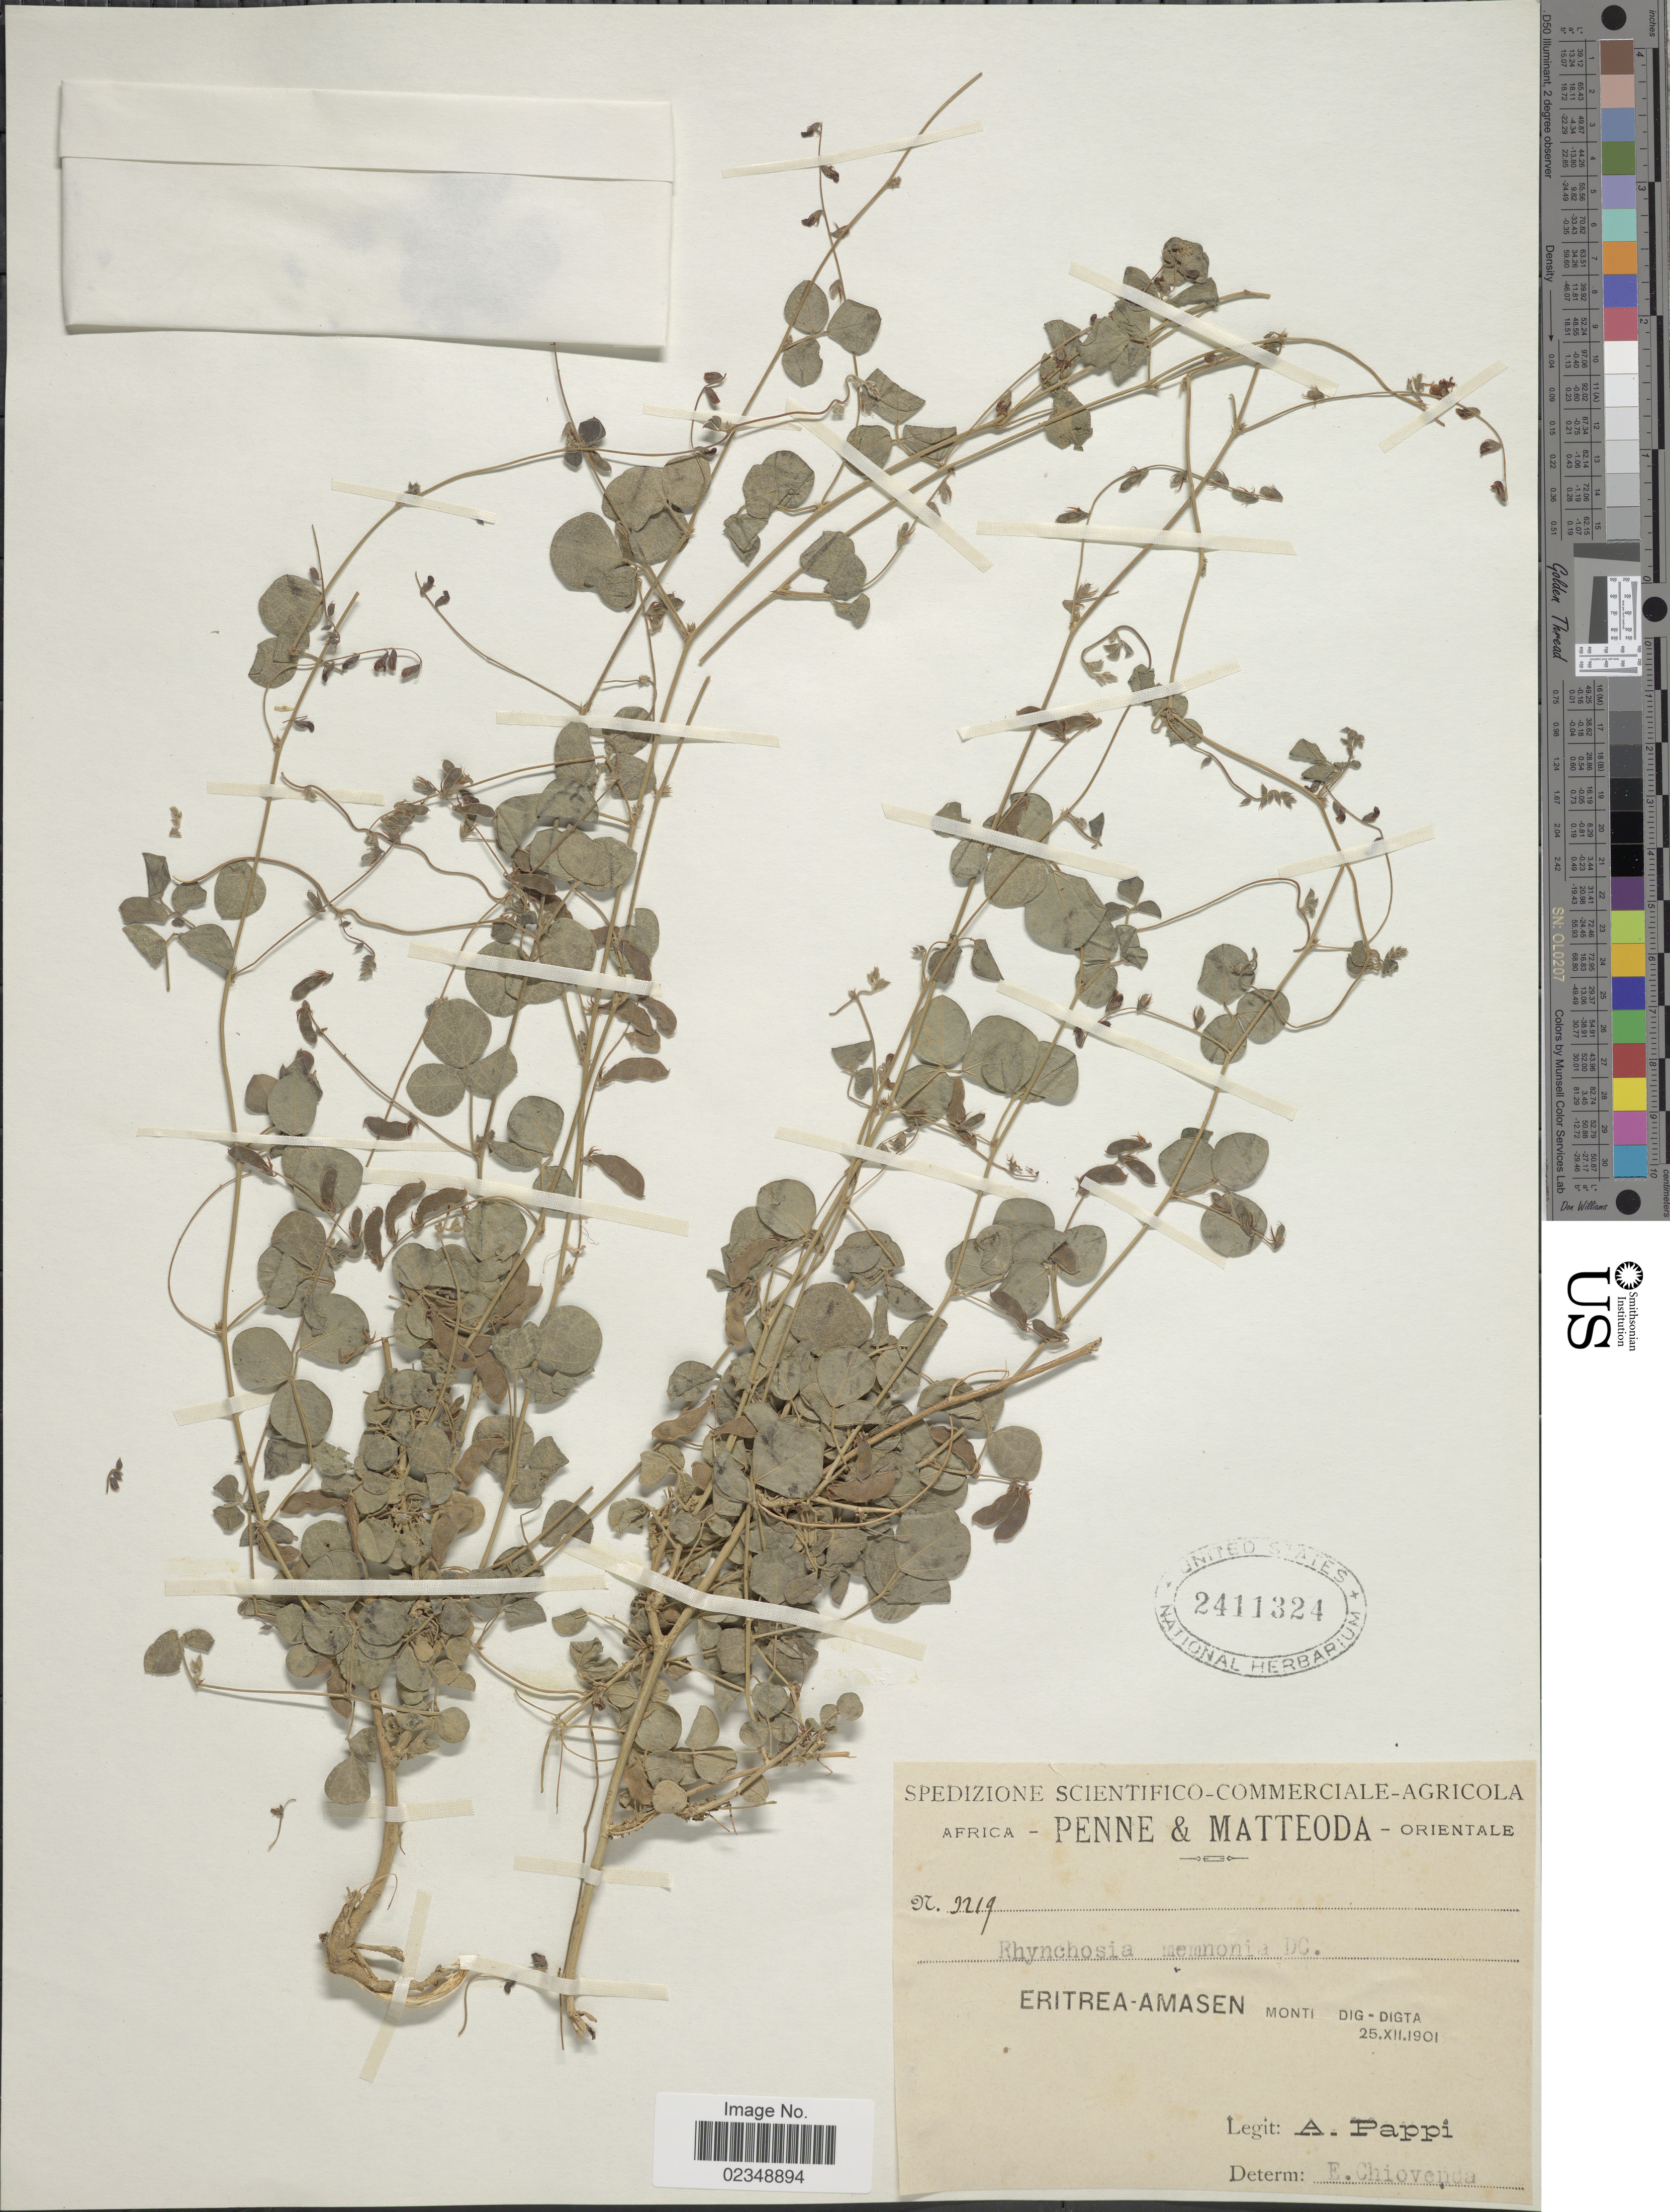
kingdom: Plantae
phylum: Tracheophyta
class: Magnoliopsida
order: Fabales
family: Fabaceae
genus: Rhynchosia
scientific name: Rhynchosia memnonia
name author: (Delile) DC.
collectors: A. Pappi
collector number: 3219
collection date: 1901-12-25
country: Eritrea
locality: Eritrea-Amasen monti. Dig-Digta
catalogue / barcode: US 2411324